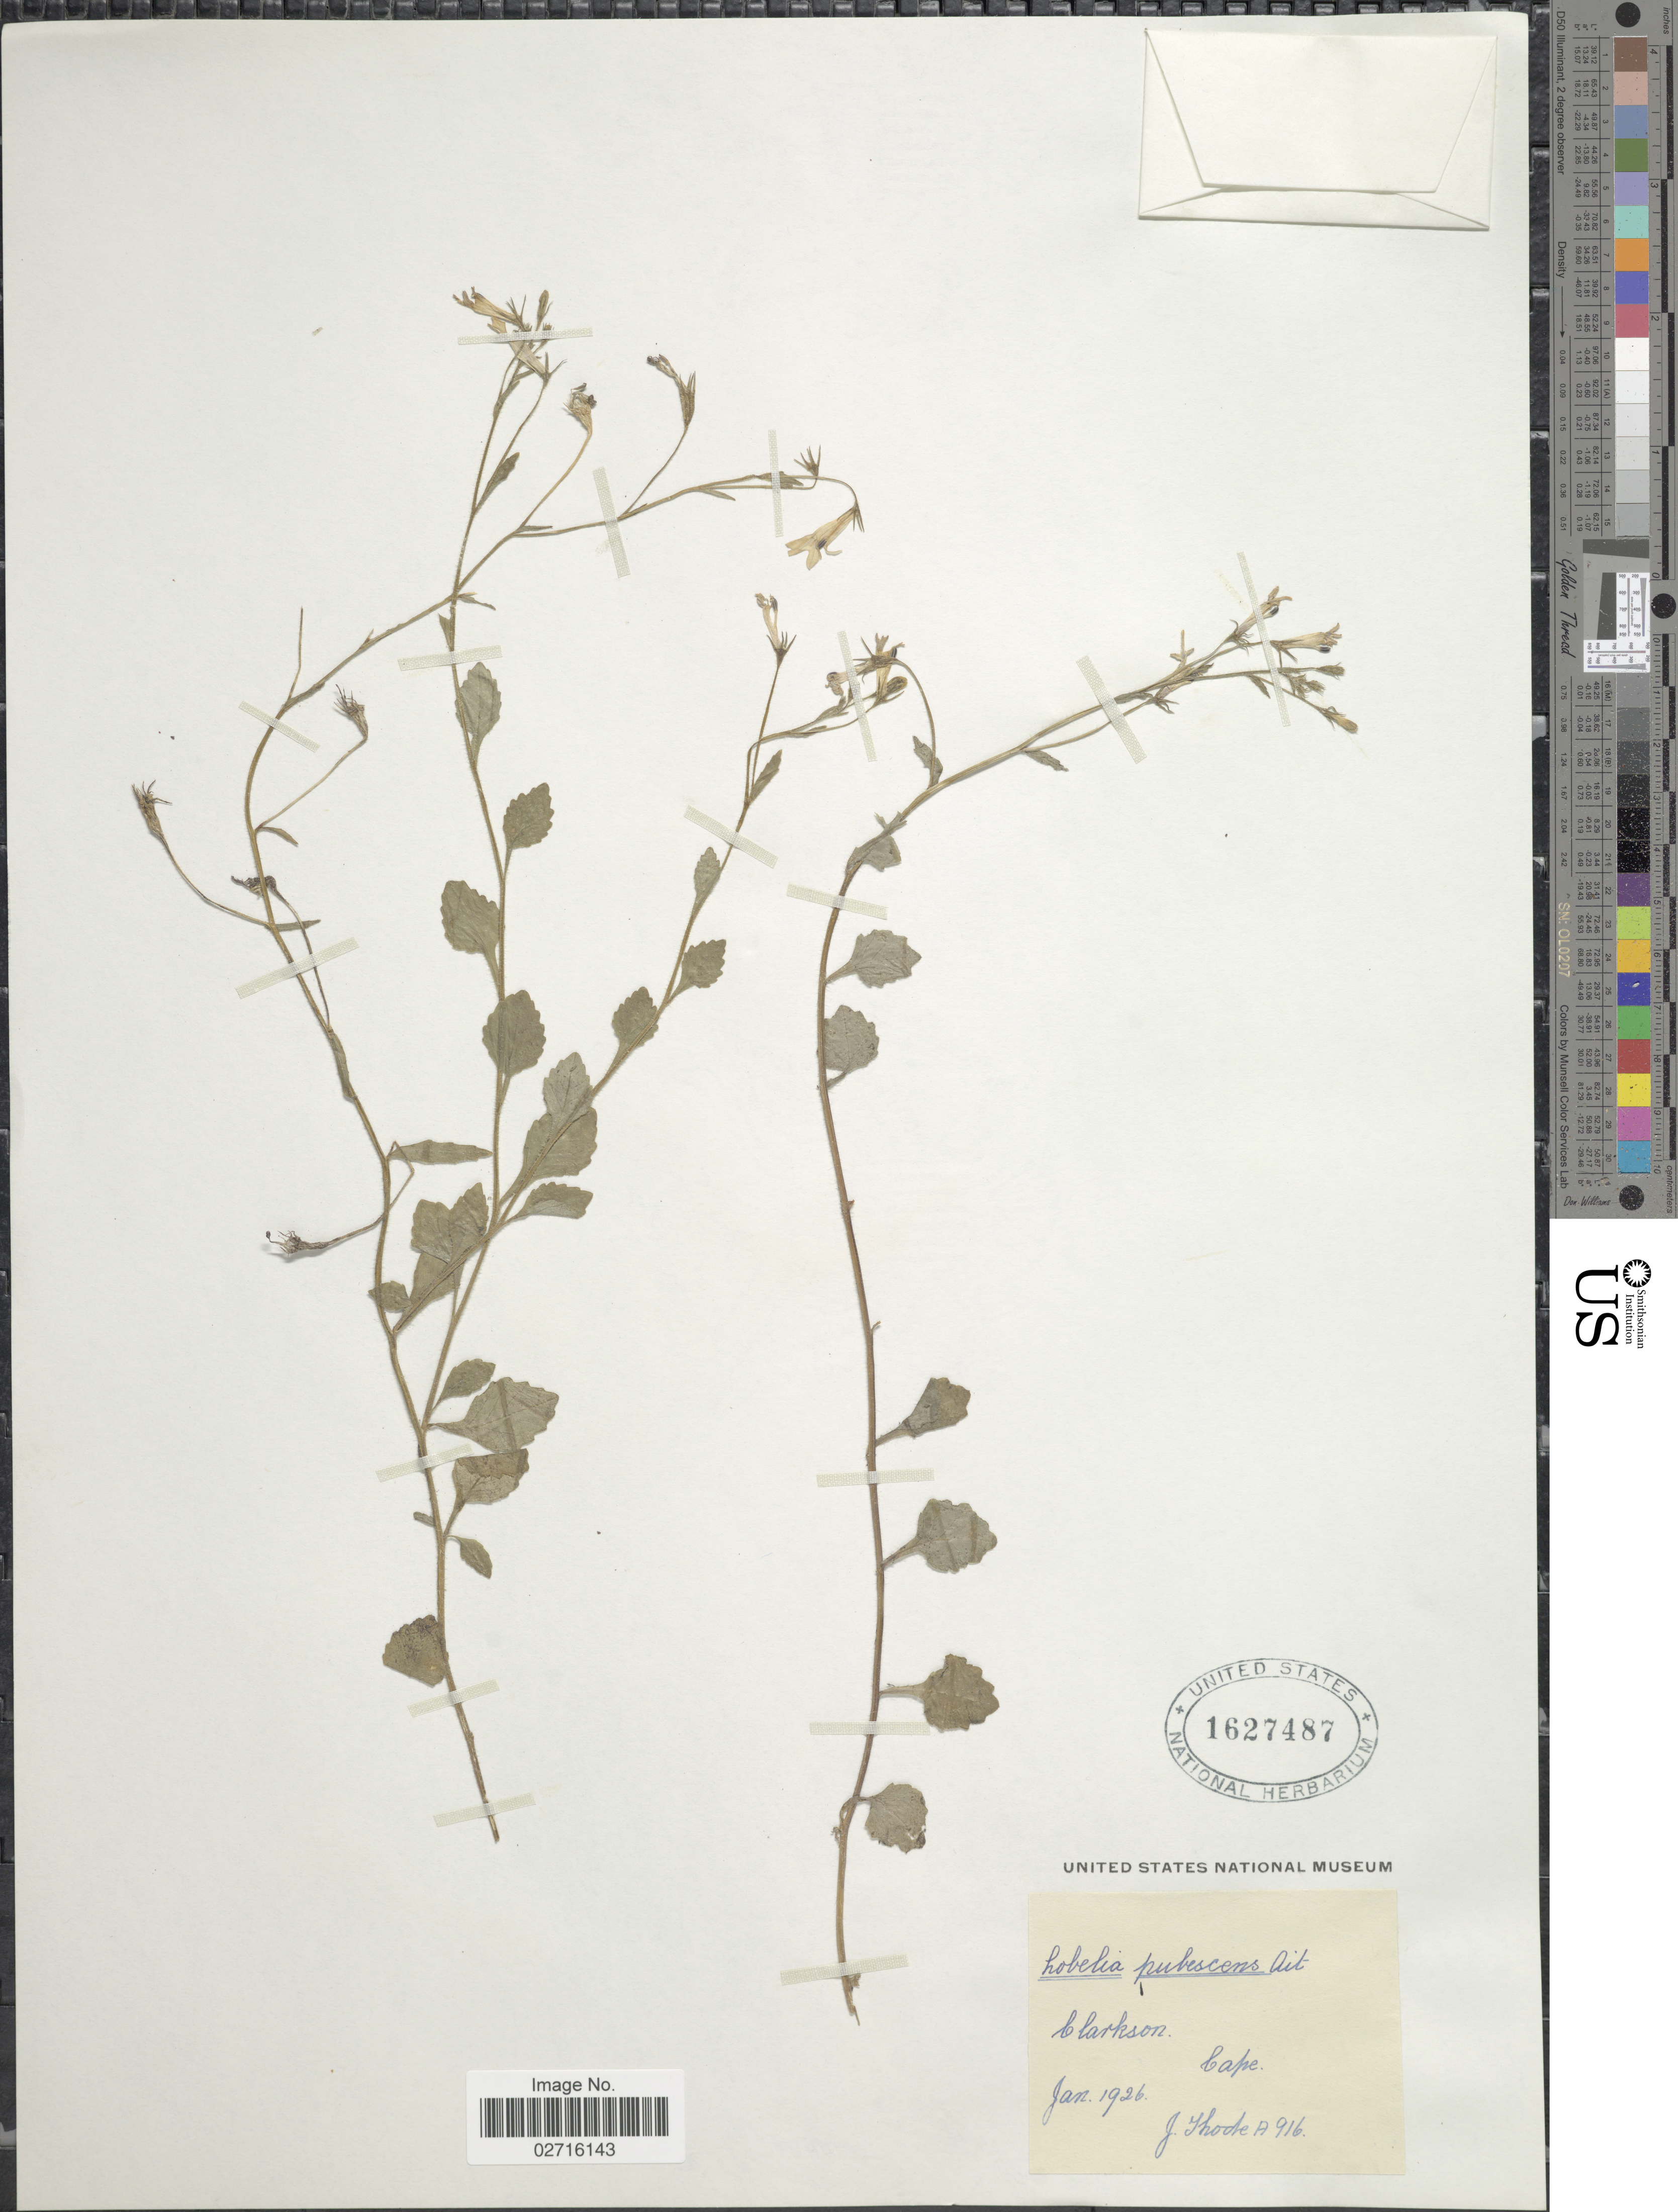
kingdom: Plantae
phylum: Tracheophyta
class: Magnoliopsida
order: Asterales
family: Campanulaceae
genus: Lobelia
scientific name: Lobelia pubescens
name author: Aiton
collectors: J. Thode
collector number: A916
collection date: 1926-01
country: South Africa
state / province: Eastern Cape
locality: Clarkson, Cape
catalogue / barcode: US 1627487